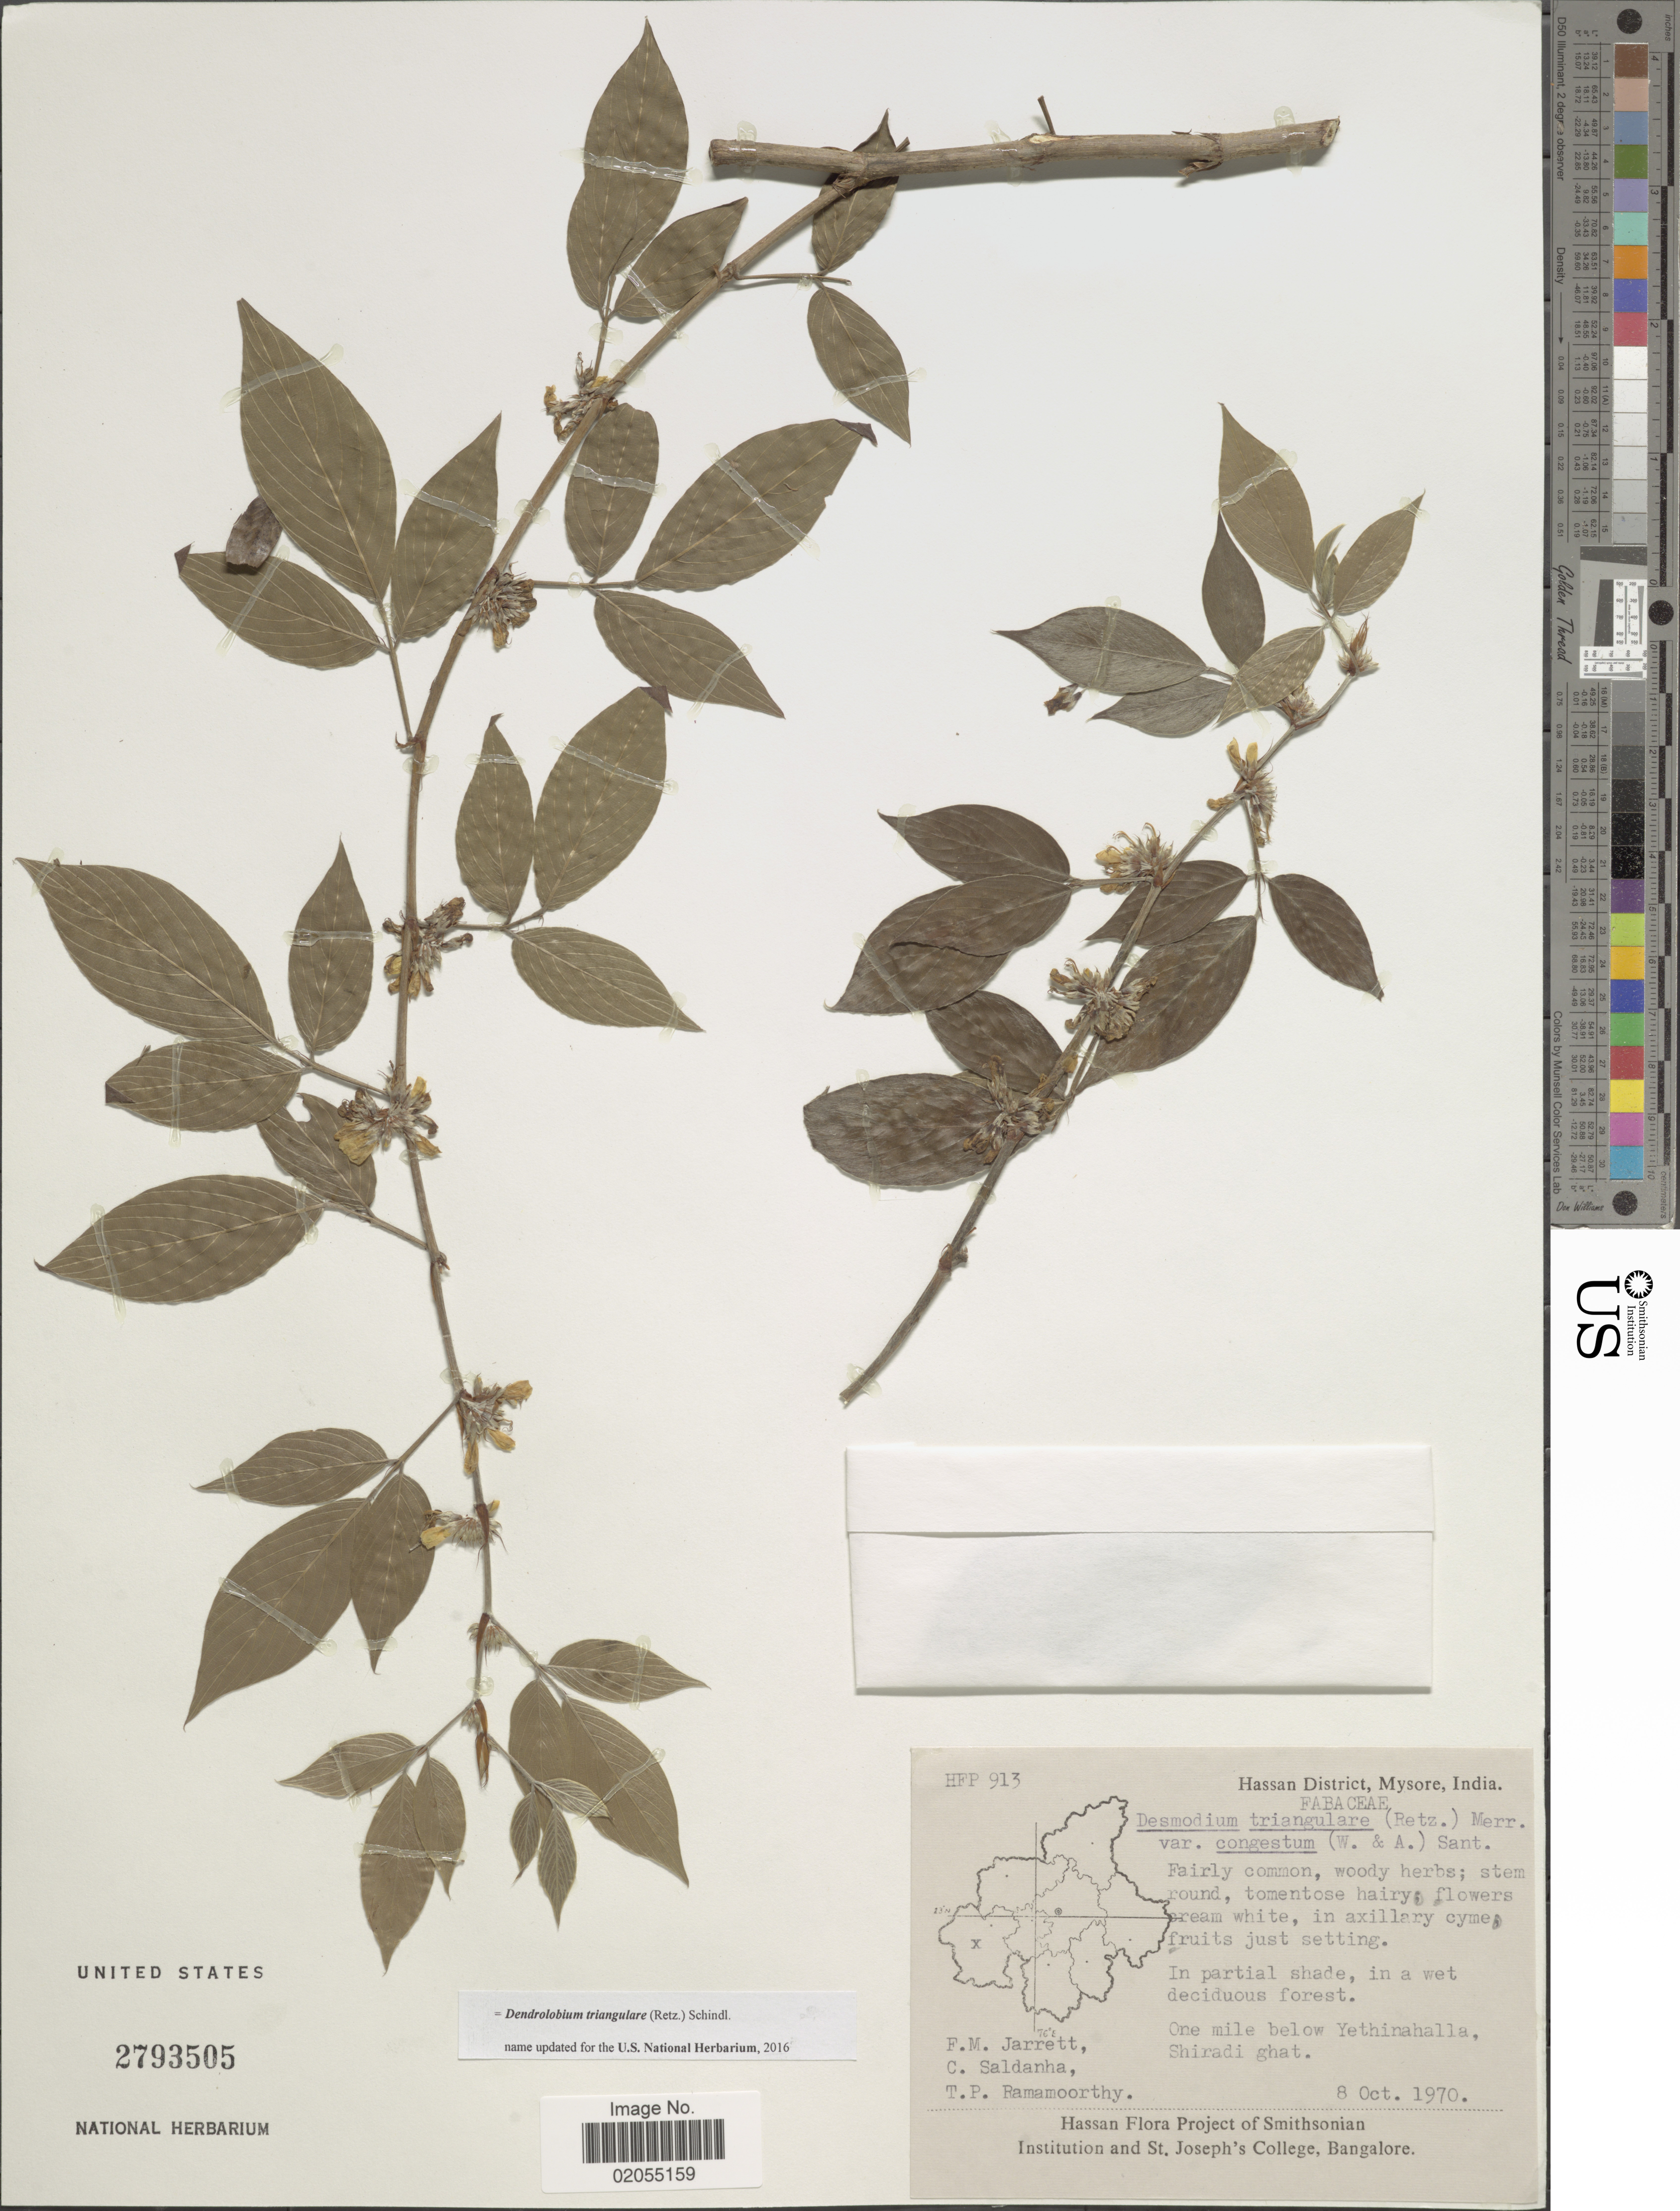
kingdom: Plantae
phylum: Tracheophyta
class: Magnoliopsida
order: Fabales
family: Fabaceae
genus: Dendrolobium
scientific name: Dendrolobium triangulare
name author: (Retz.) Schindl.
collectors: F. M. Jarrett, C. Saldanha & T. P. Ramamoorthy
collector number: HFP913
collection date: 1970-10-08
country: India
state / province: Karnataka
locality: Hassan District, Mysore, India. One mile below Yethinahalla. Shiradi ghat.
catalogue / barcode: US 2793505